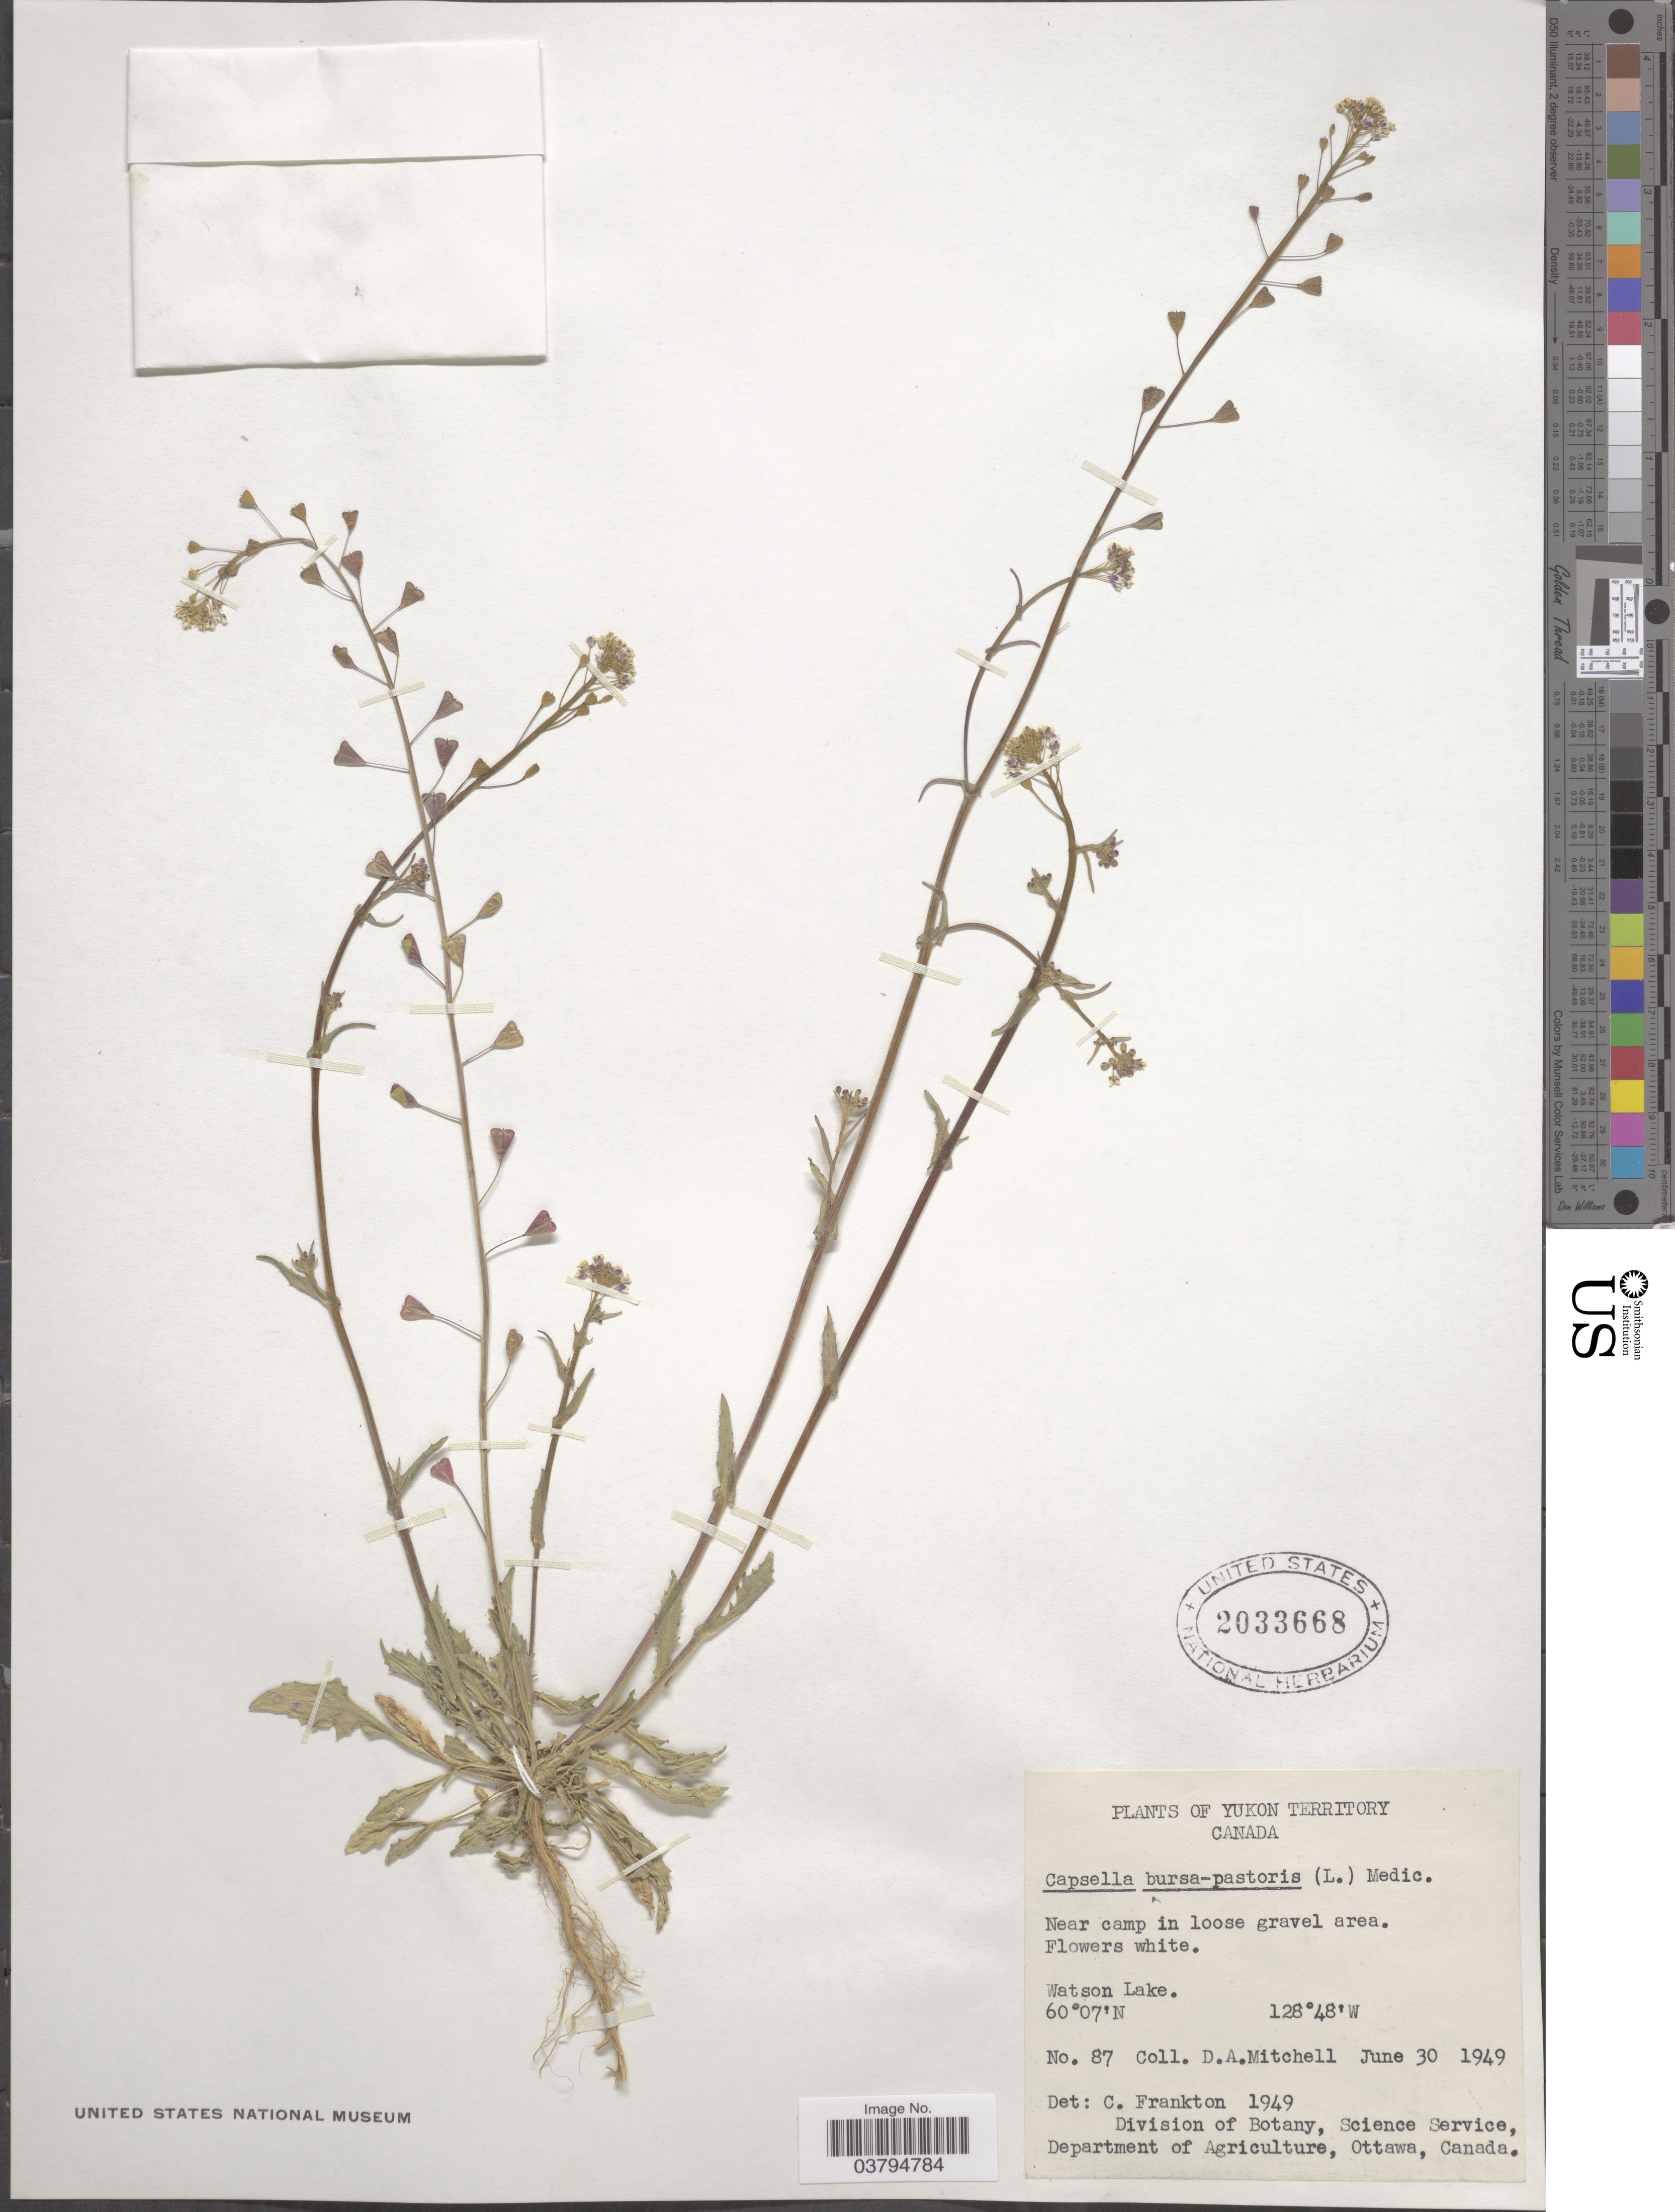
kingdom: Plantae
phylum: Tracheophyta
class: Magnoliopsida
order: Brassicales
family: Brassicaceae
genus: Capsella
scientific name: Capsella bursa-pastoris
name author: (L.) Medik.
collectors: D. Mitchell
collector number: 87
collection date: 1949-06-30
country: Canada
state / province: Yukon Territory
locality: Watson Lake.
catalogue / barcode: US 2033668